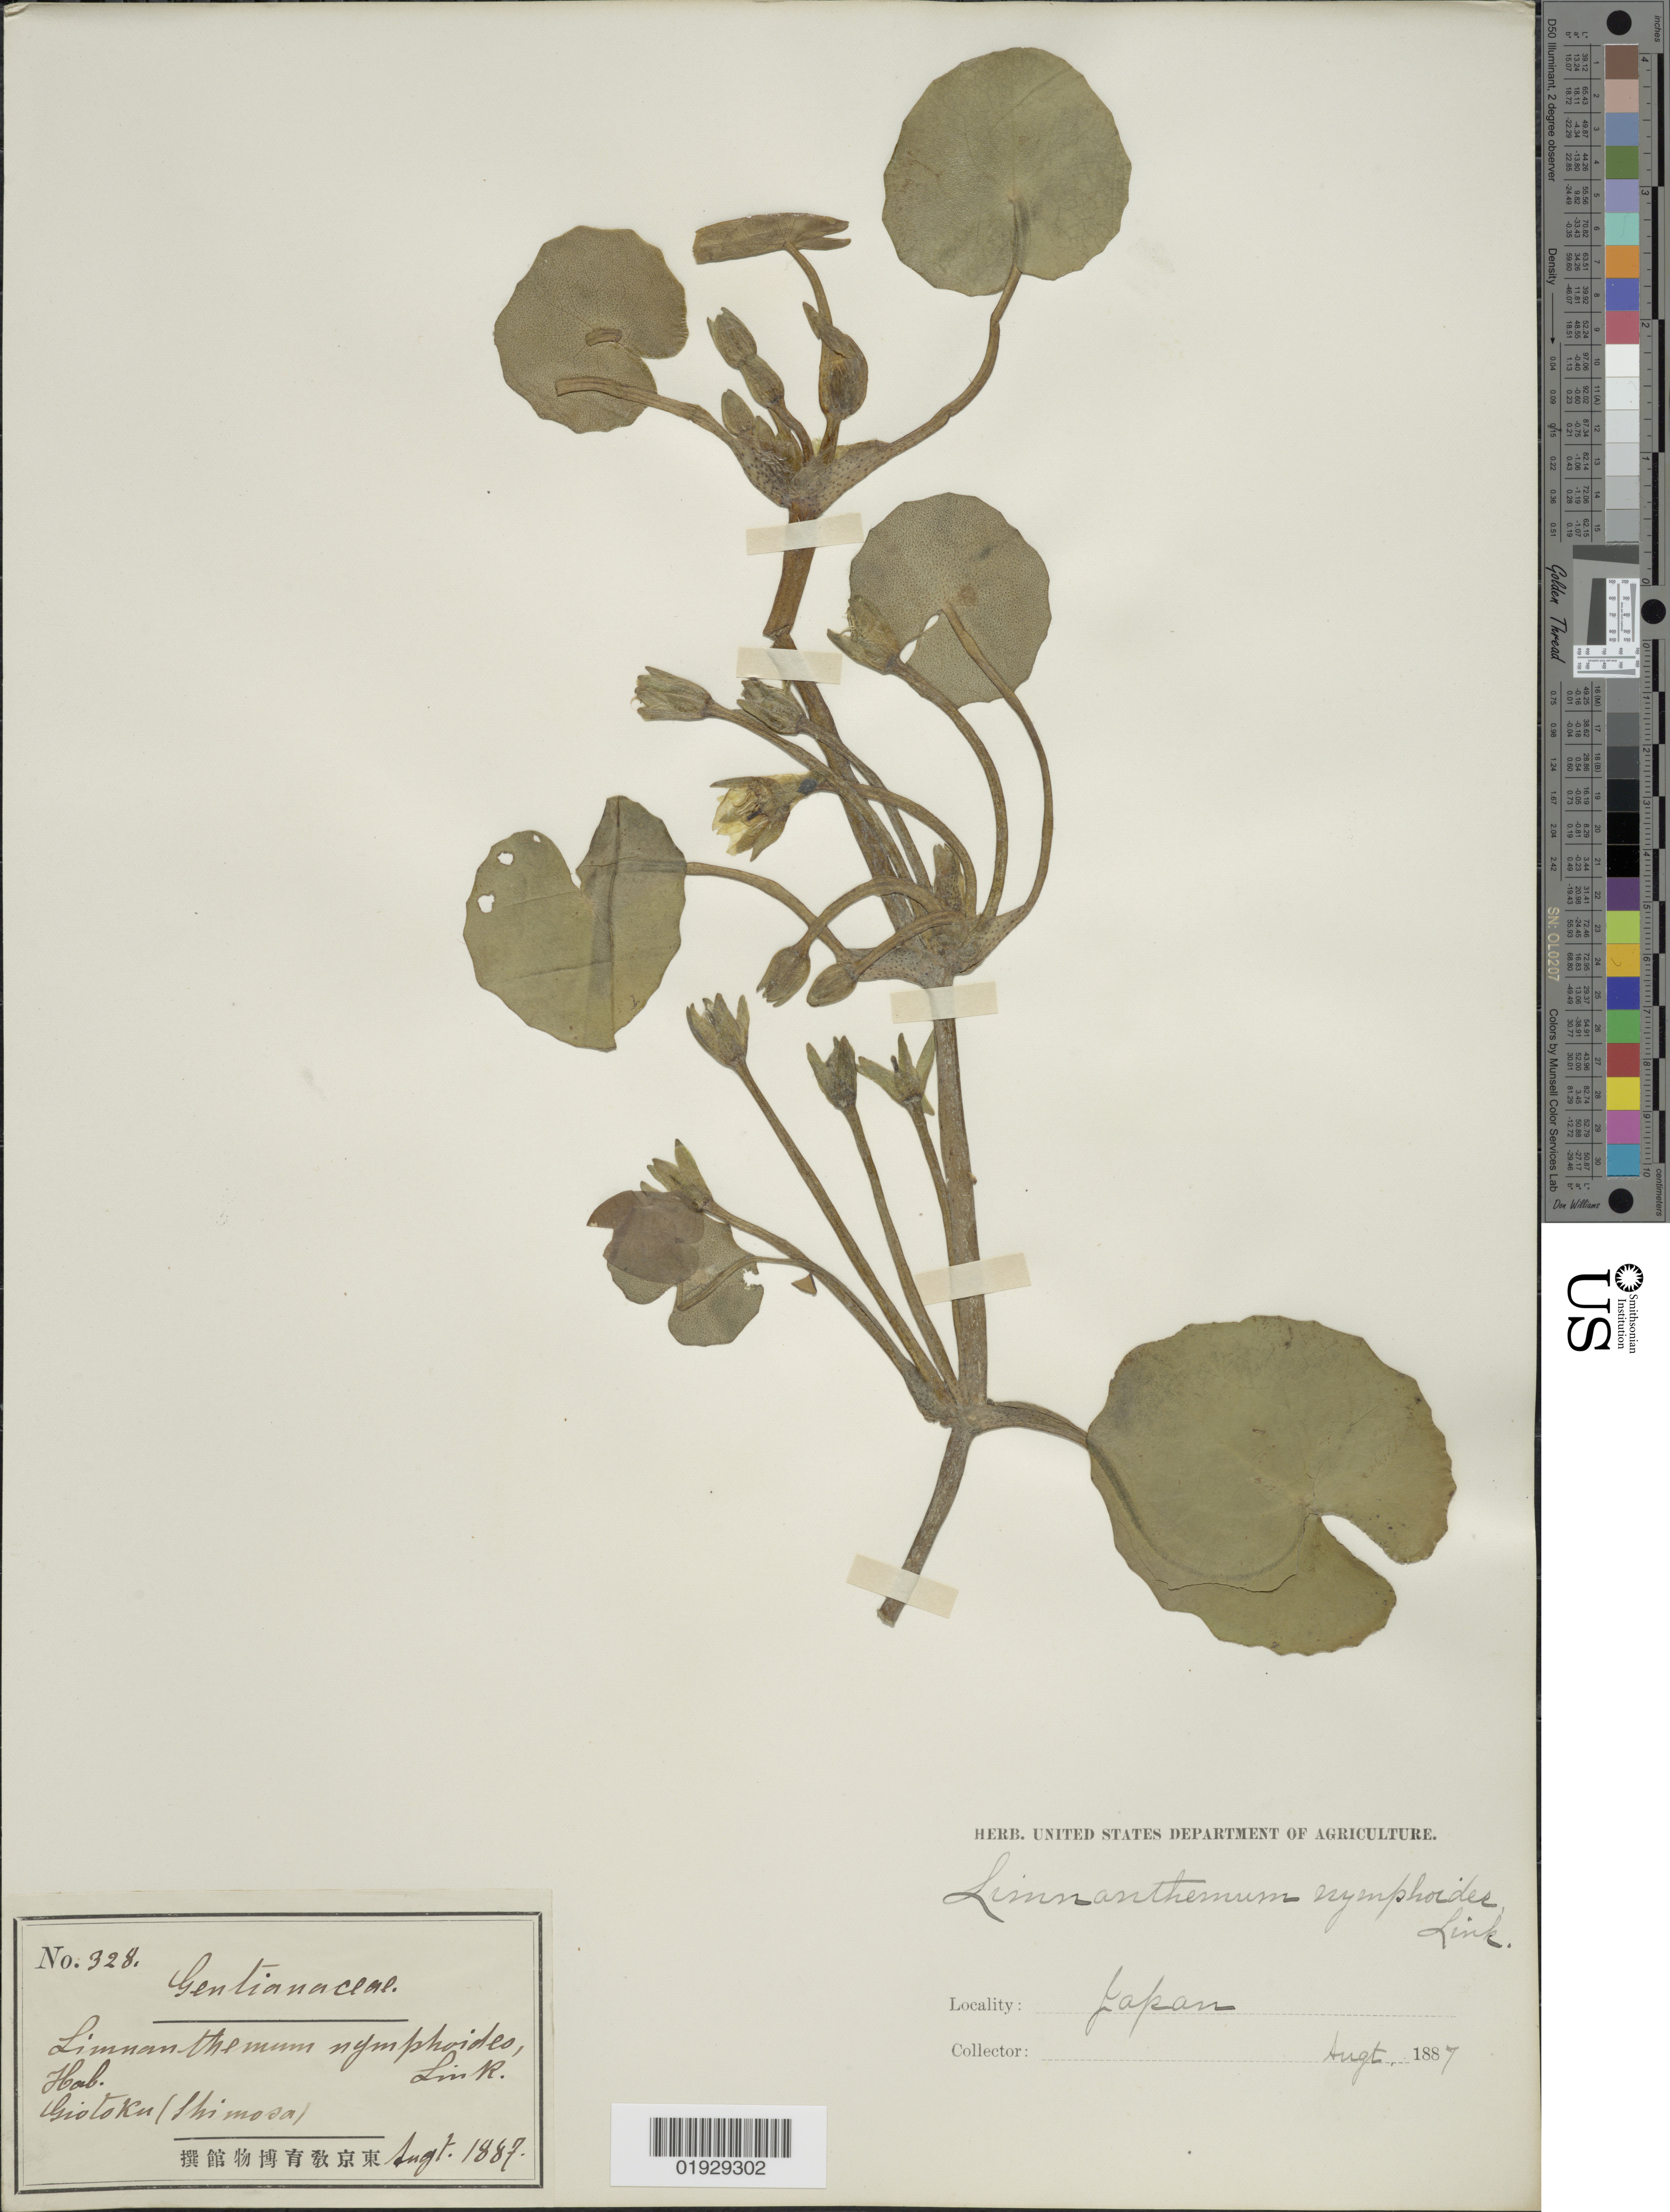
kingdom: Plantae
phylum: Tracheophyta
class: Magnoliopsida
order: Asterales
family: Menyanthaceae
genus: Nymphoides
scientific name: Nymphoides peltata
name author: (J.F. Gmel.) Britton & Rendle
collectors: United States Department of Agriculture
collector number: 328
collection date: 1887-08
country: Japan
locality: Giotoku (Shimosa)